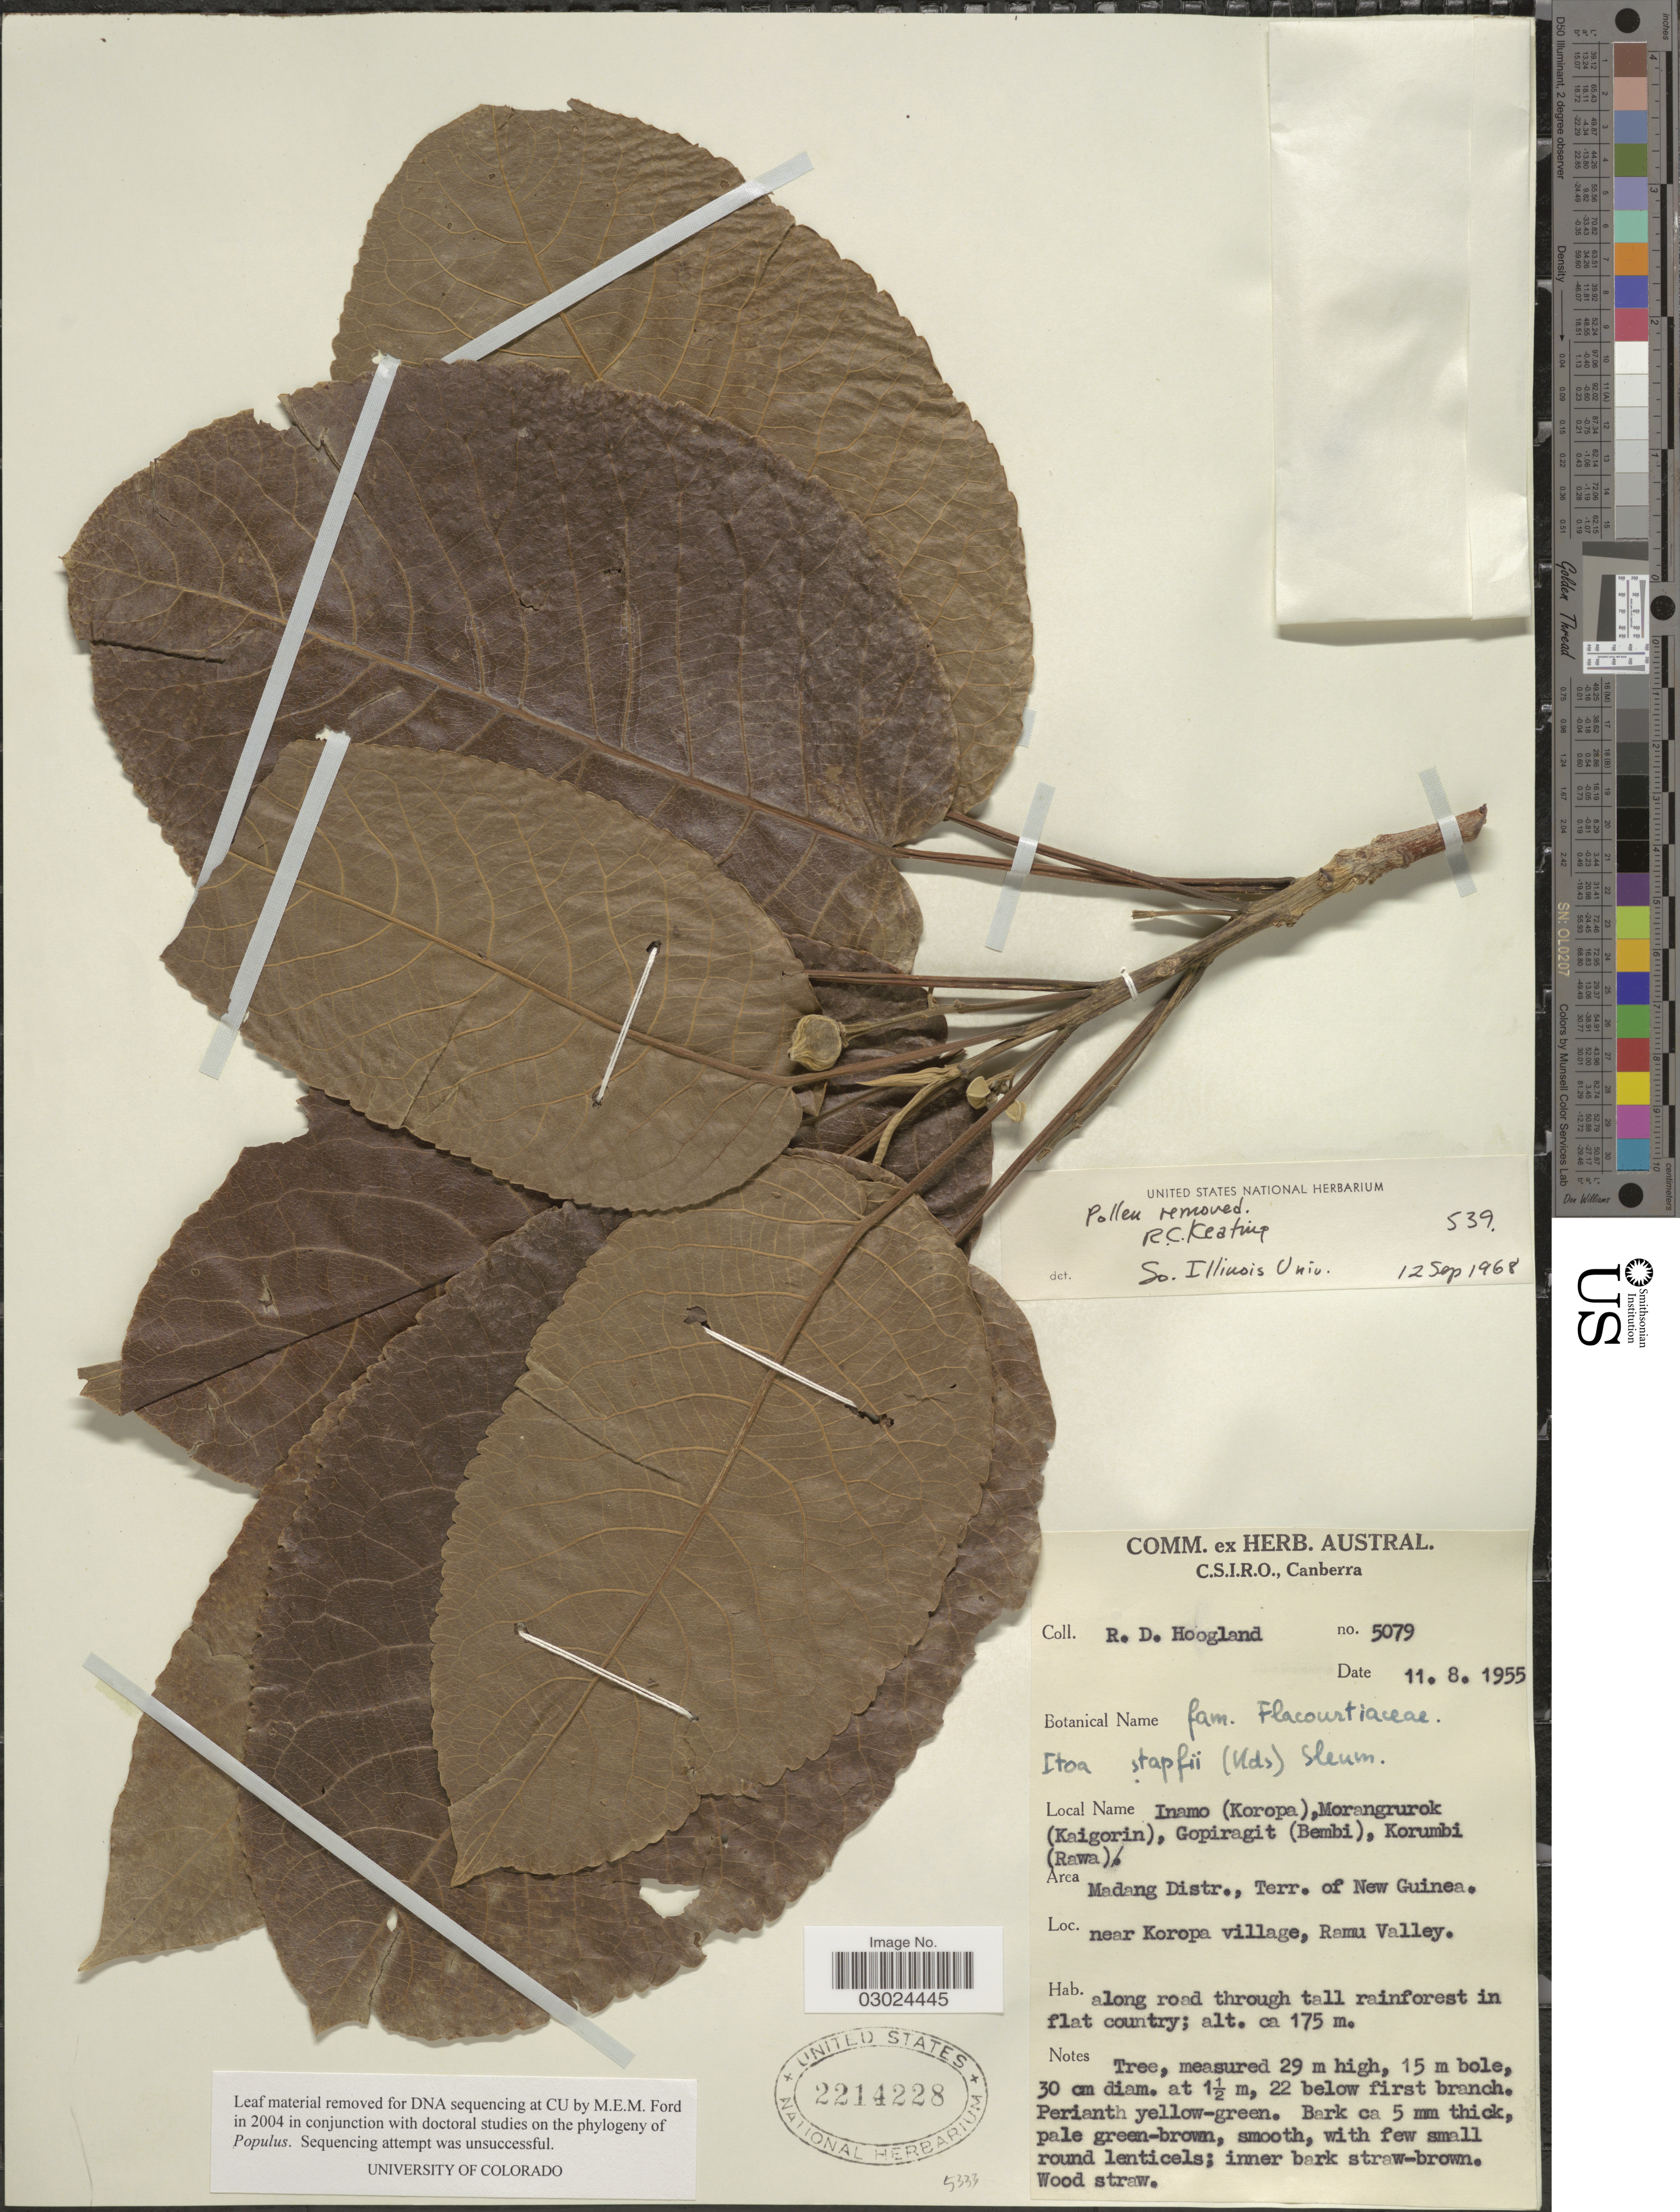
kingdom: Plantae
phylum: Tracheophyta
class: Magnoliopsida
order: Malpighiales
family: Salicaceae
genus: Itoa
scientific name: Itoa stapfii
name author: (Koord.) Sleumer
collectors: R. D. Hoogland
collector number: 5079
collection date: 1955-08-11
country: Papua New Guinea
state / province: Madang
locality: Area Madang Distr., Terr. of New Guinea. Near Koropa village, Ramu Valley.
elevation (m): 175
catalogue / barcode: US 2214228